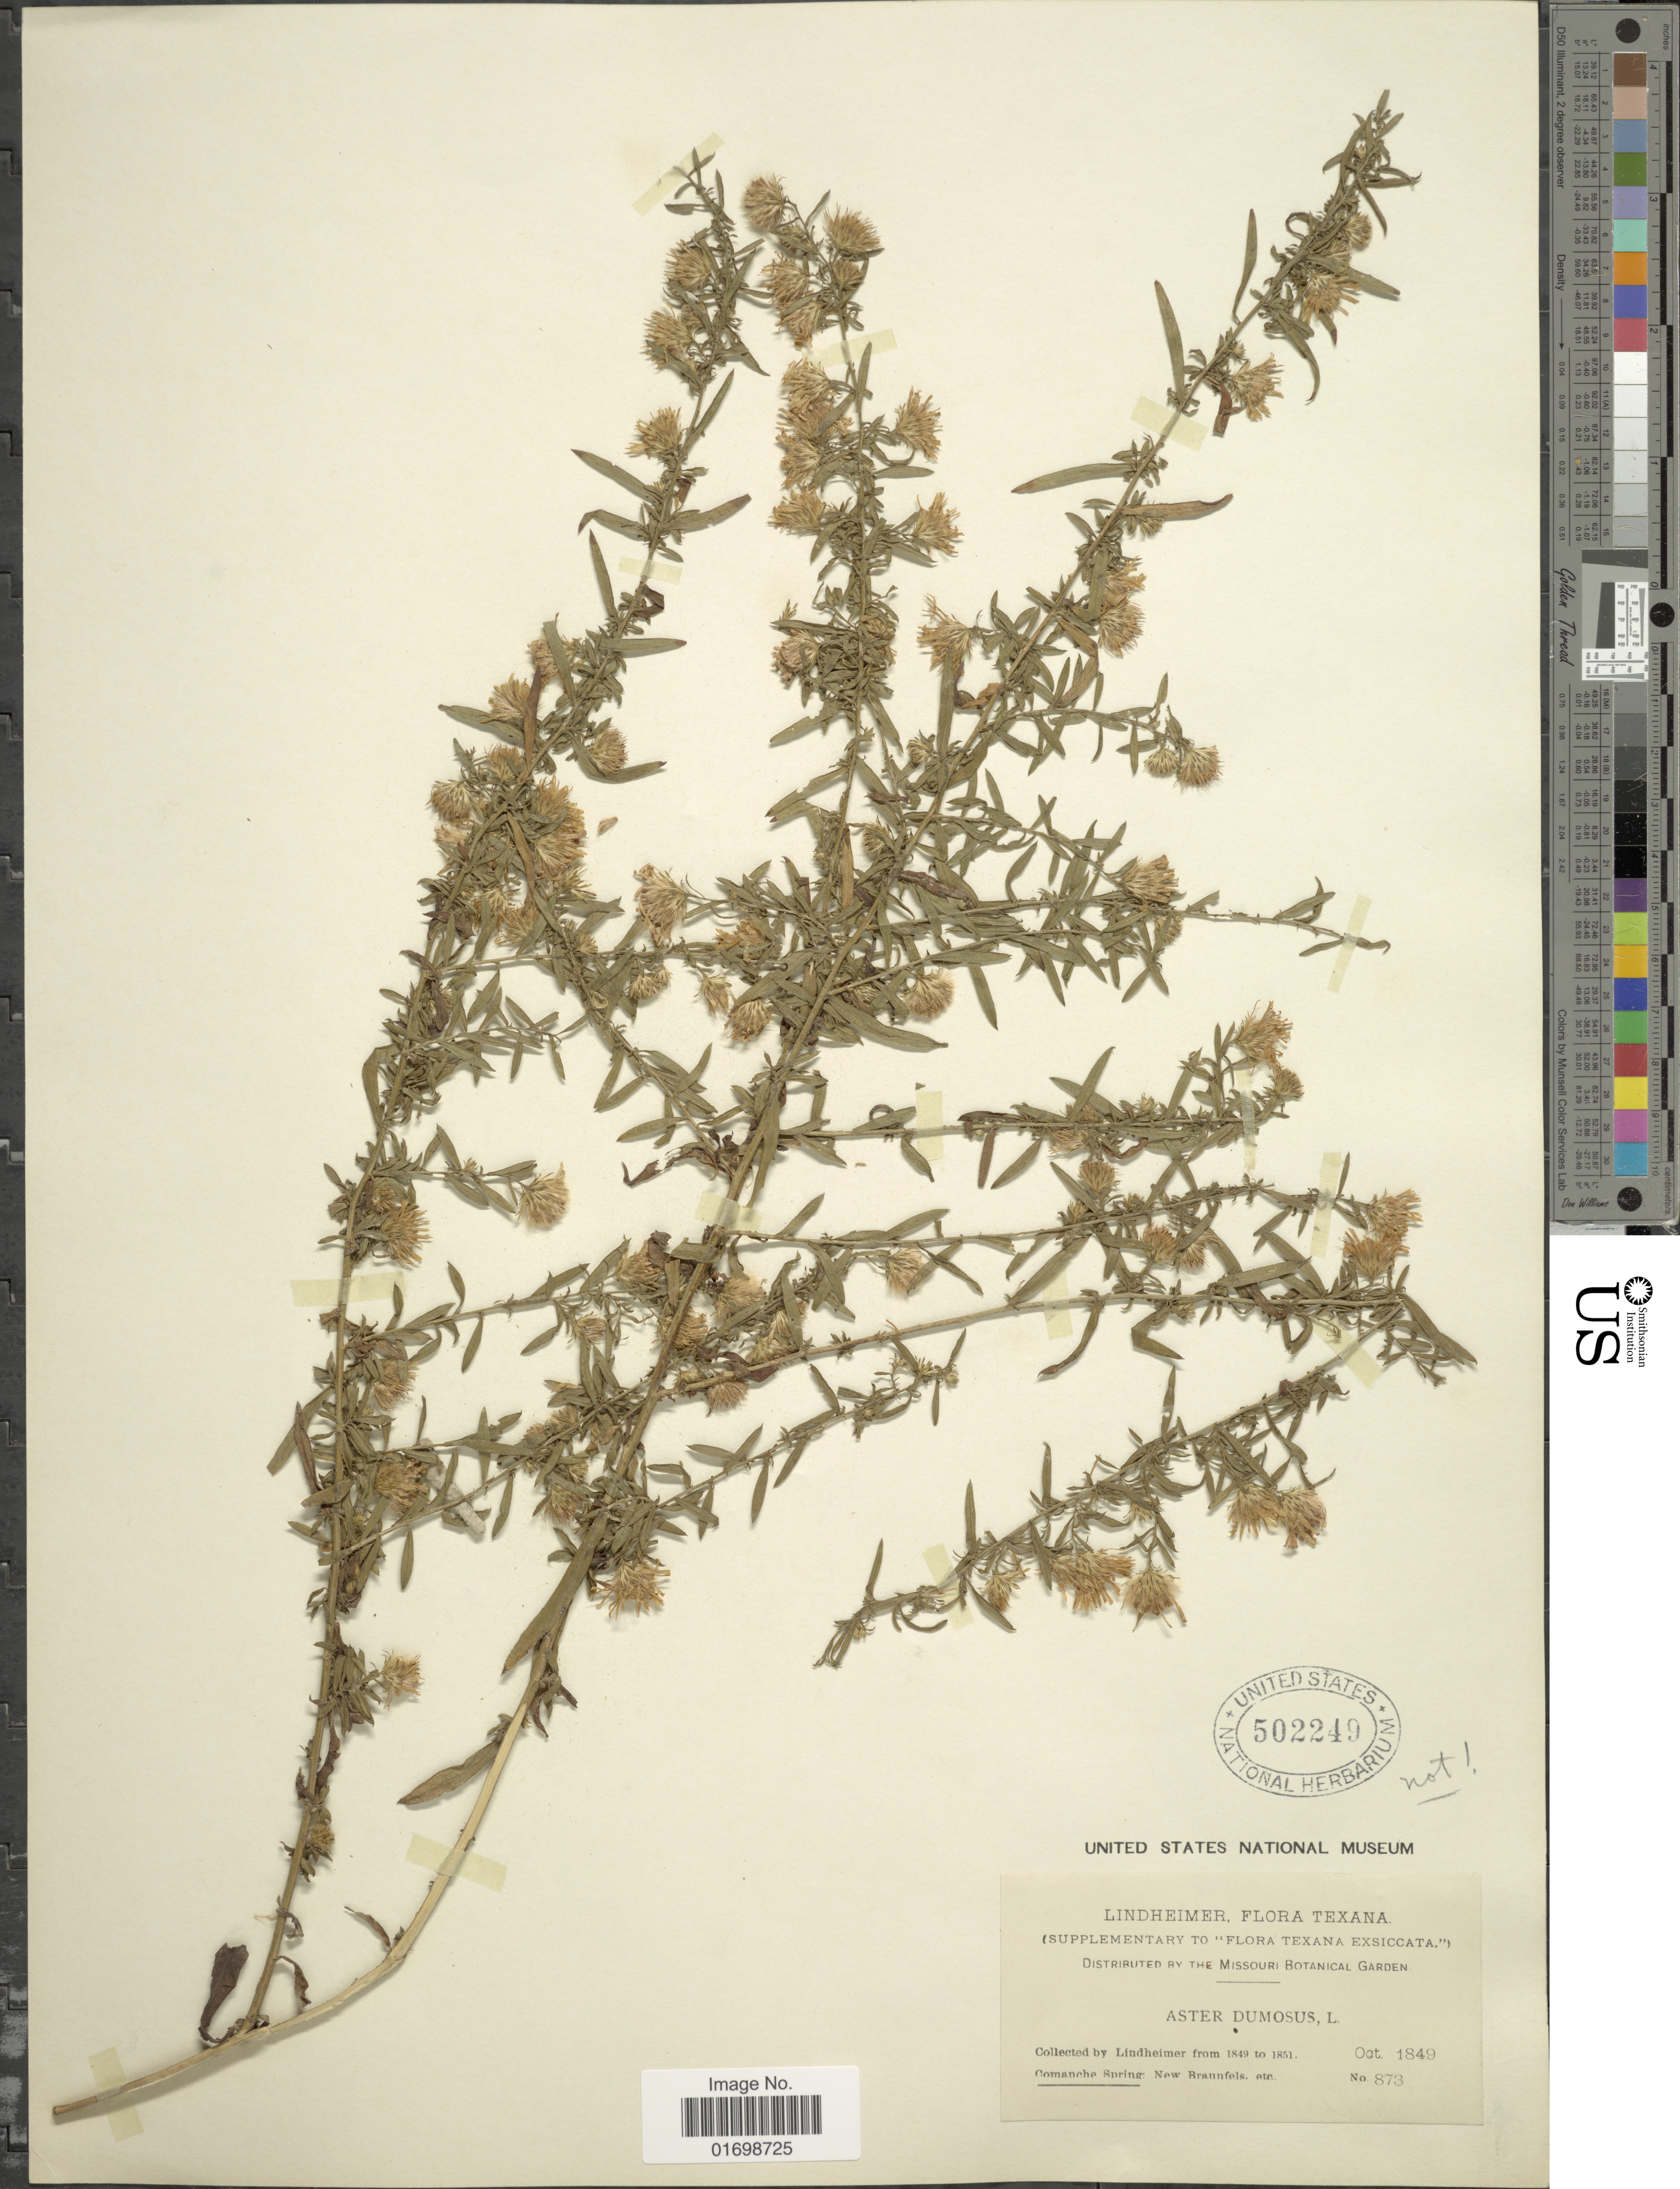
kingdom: Plantae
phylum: Tracheophyta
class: Magnoliopsida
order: Asterales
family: Asteraceae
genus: Symphyotrichum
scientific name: Symphyotrichum dumosum var. subulifolium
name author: (Torr. & A. Gray) G.L. Nesom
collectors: -. Lindheimer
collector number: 873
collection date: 1849-10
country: United States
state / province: Texas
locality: Comanche Spring: New Braunfels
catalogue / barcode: US 502249